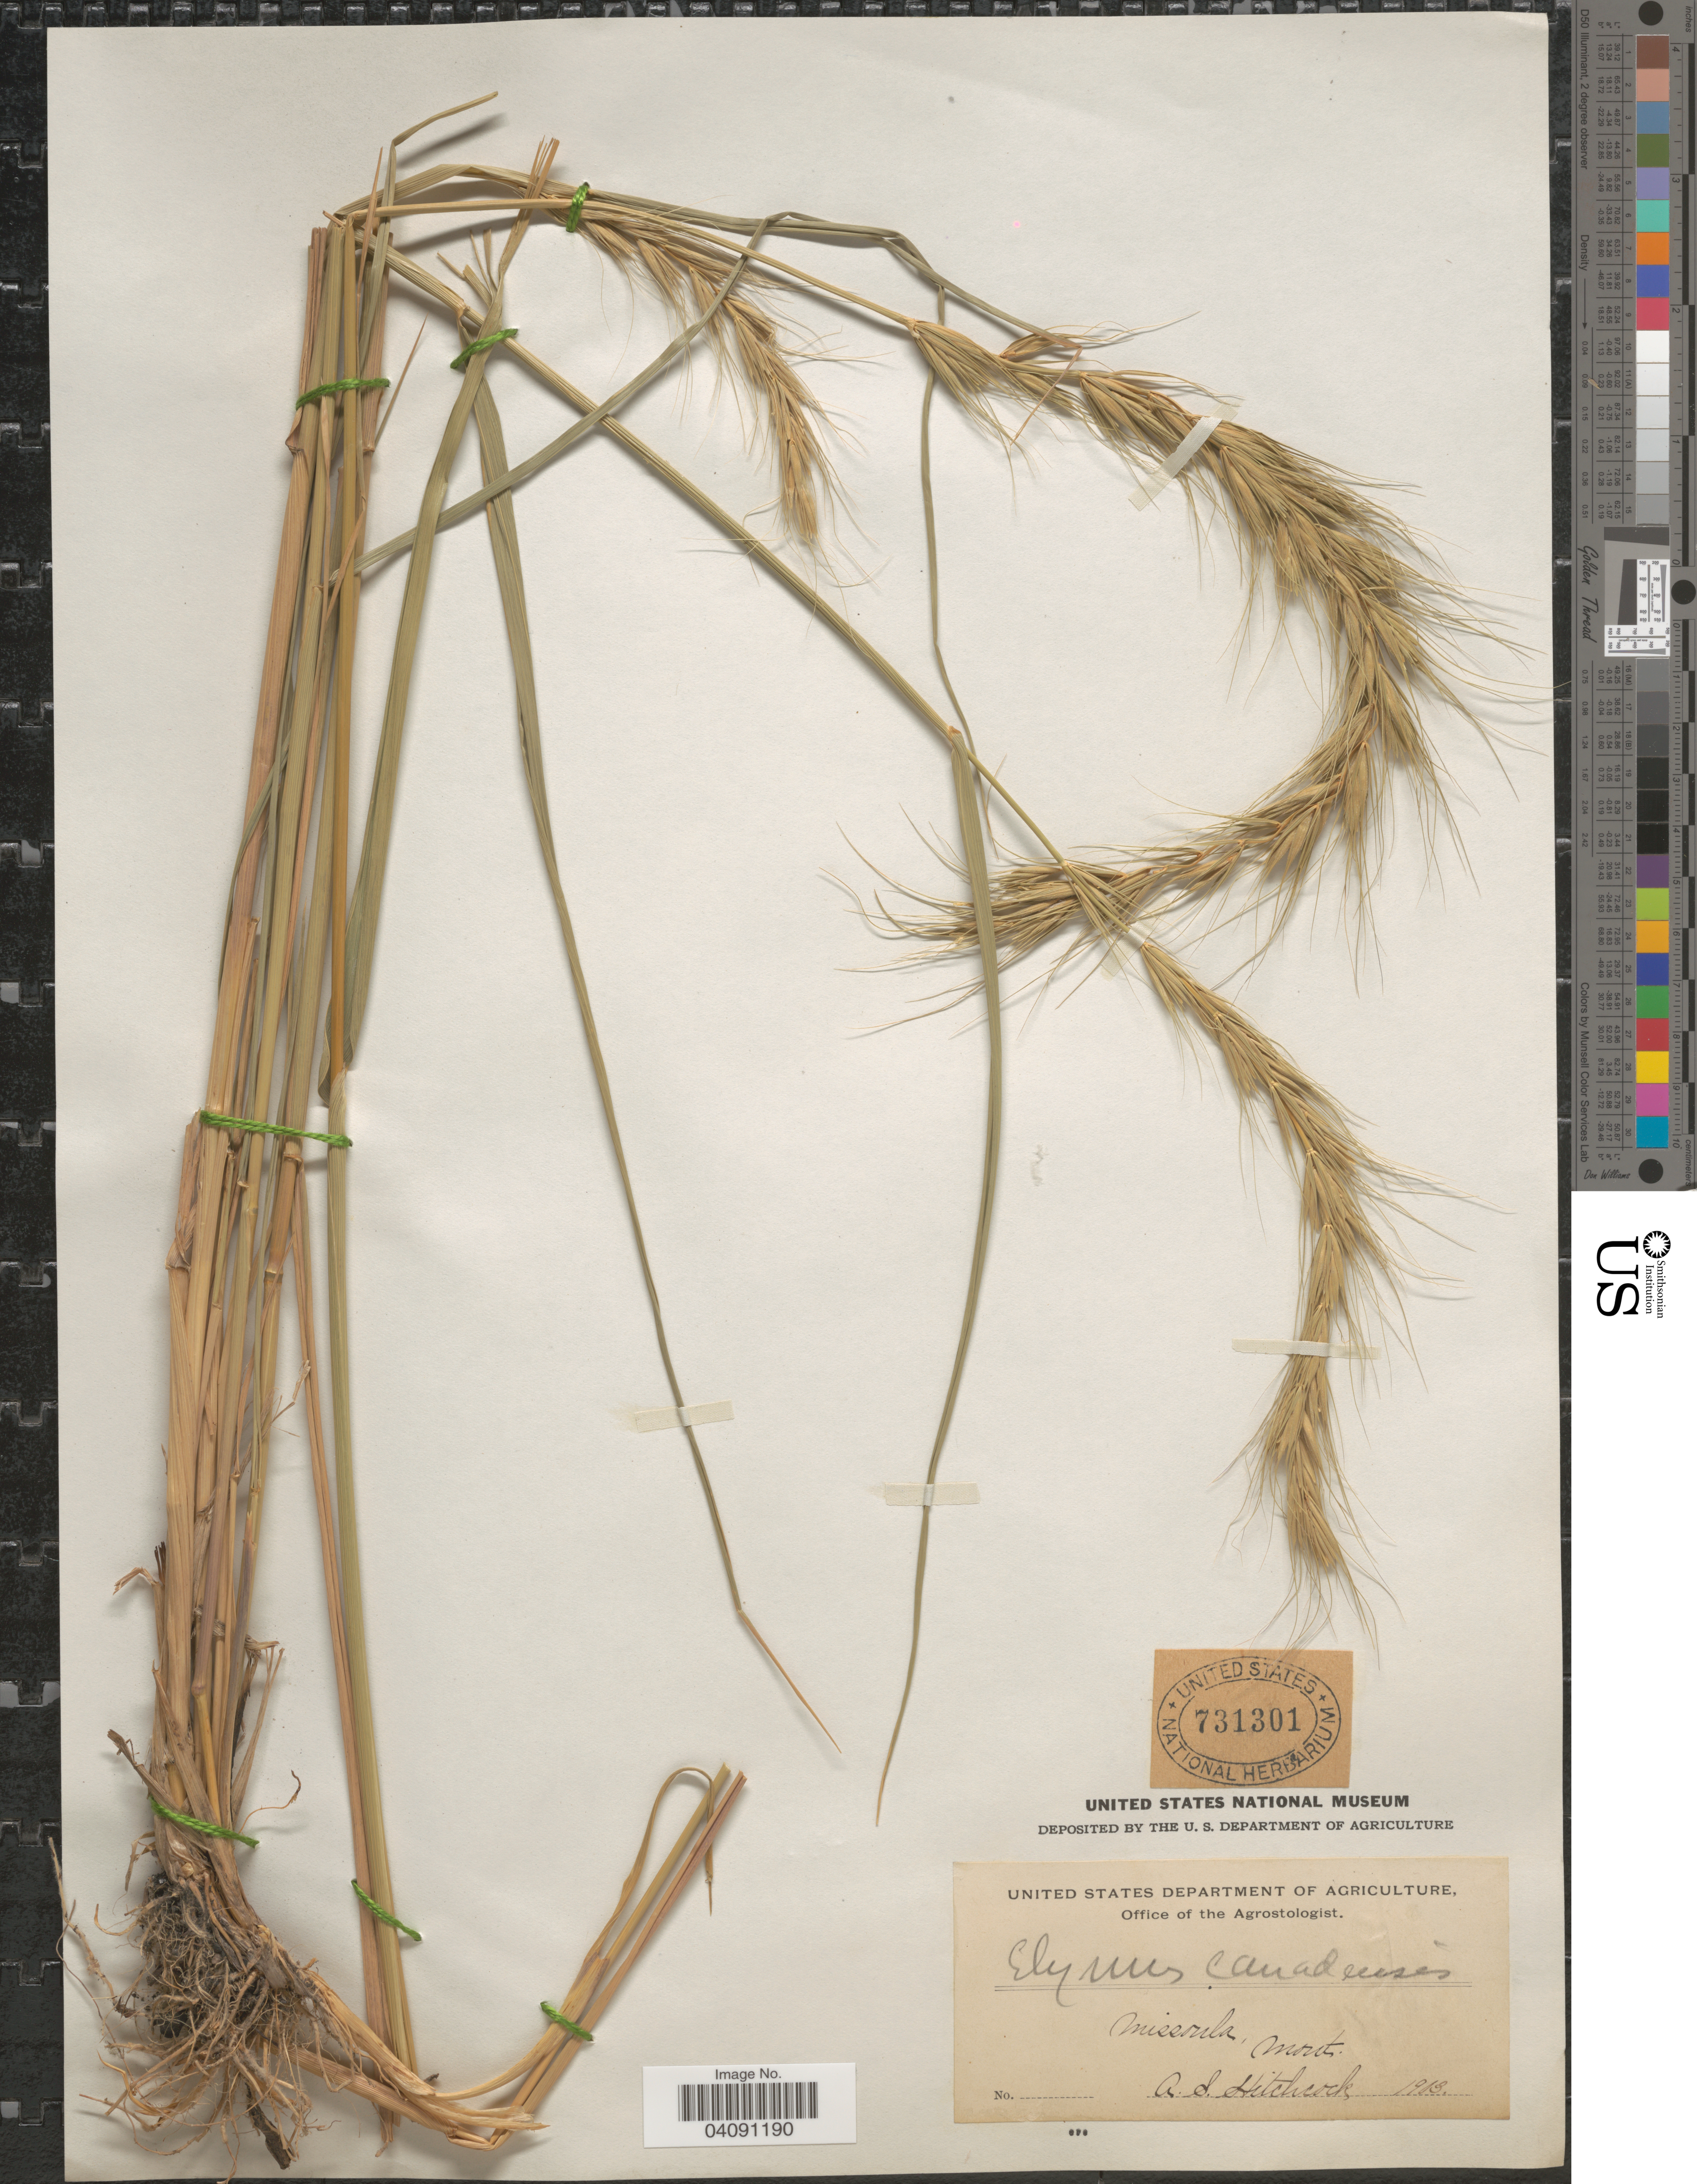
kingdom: Plantae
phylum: Tracheophyta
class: Liliopsida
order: Poales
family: Poaceae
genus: Elymus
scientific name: Elymus canadensis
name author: L.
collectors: A. S. Hitchcock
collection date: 1903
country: United States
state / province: Montana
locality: Missoula.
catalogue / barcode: US 731301